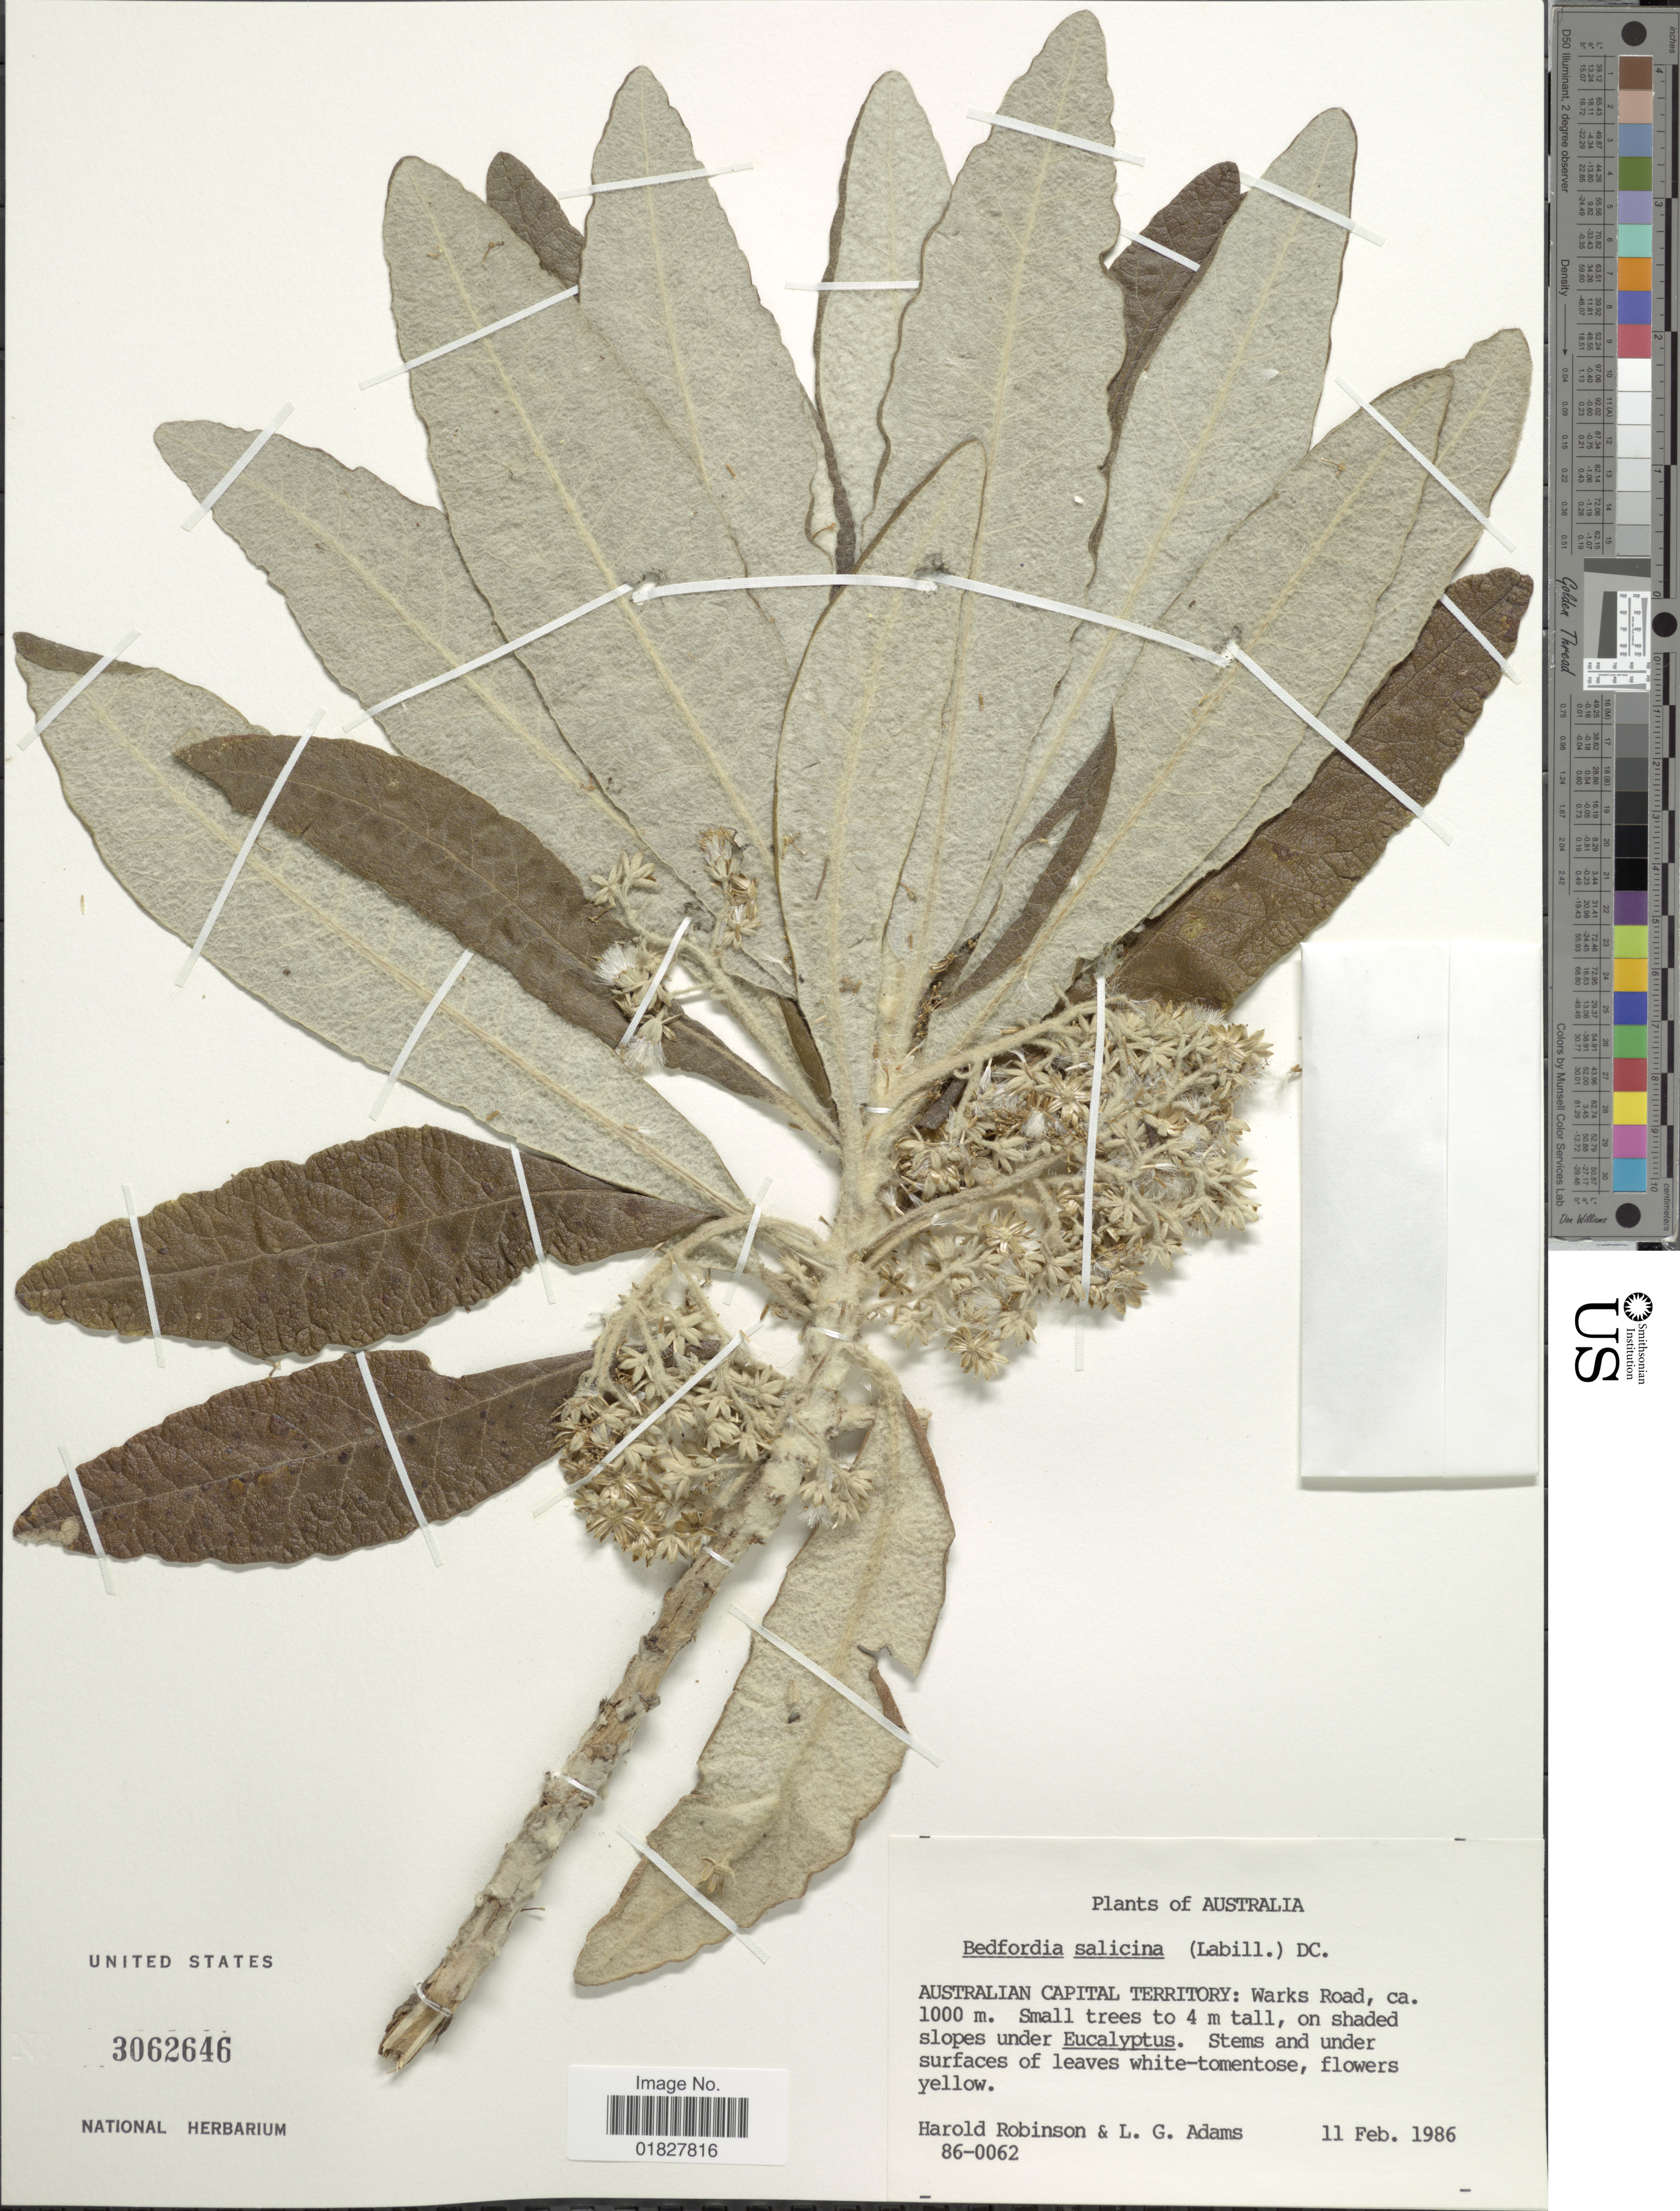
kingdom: Plantae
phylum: Tracheophyta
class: Magnoliopsida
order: Asterales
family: Asteraceae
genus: Bedfordia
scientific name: Bedfordia salicina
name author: (Labill.) DC.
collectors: H. Robinson & L. G. Adams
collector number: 86-0062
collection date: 1986-02-11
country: Australia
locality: Australian Capital Territory, Warks Road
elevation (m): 1000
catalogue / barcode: US 3062646